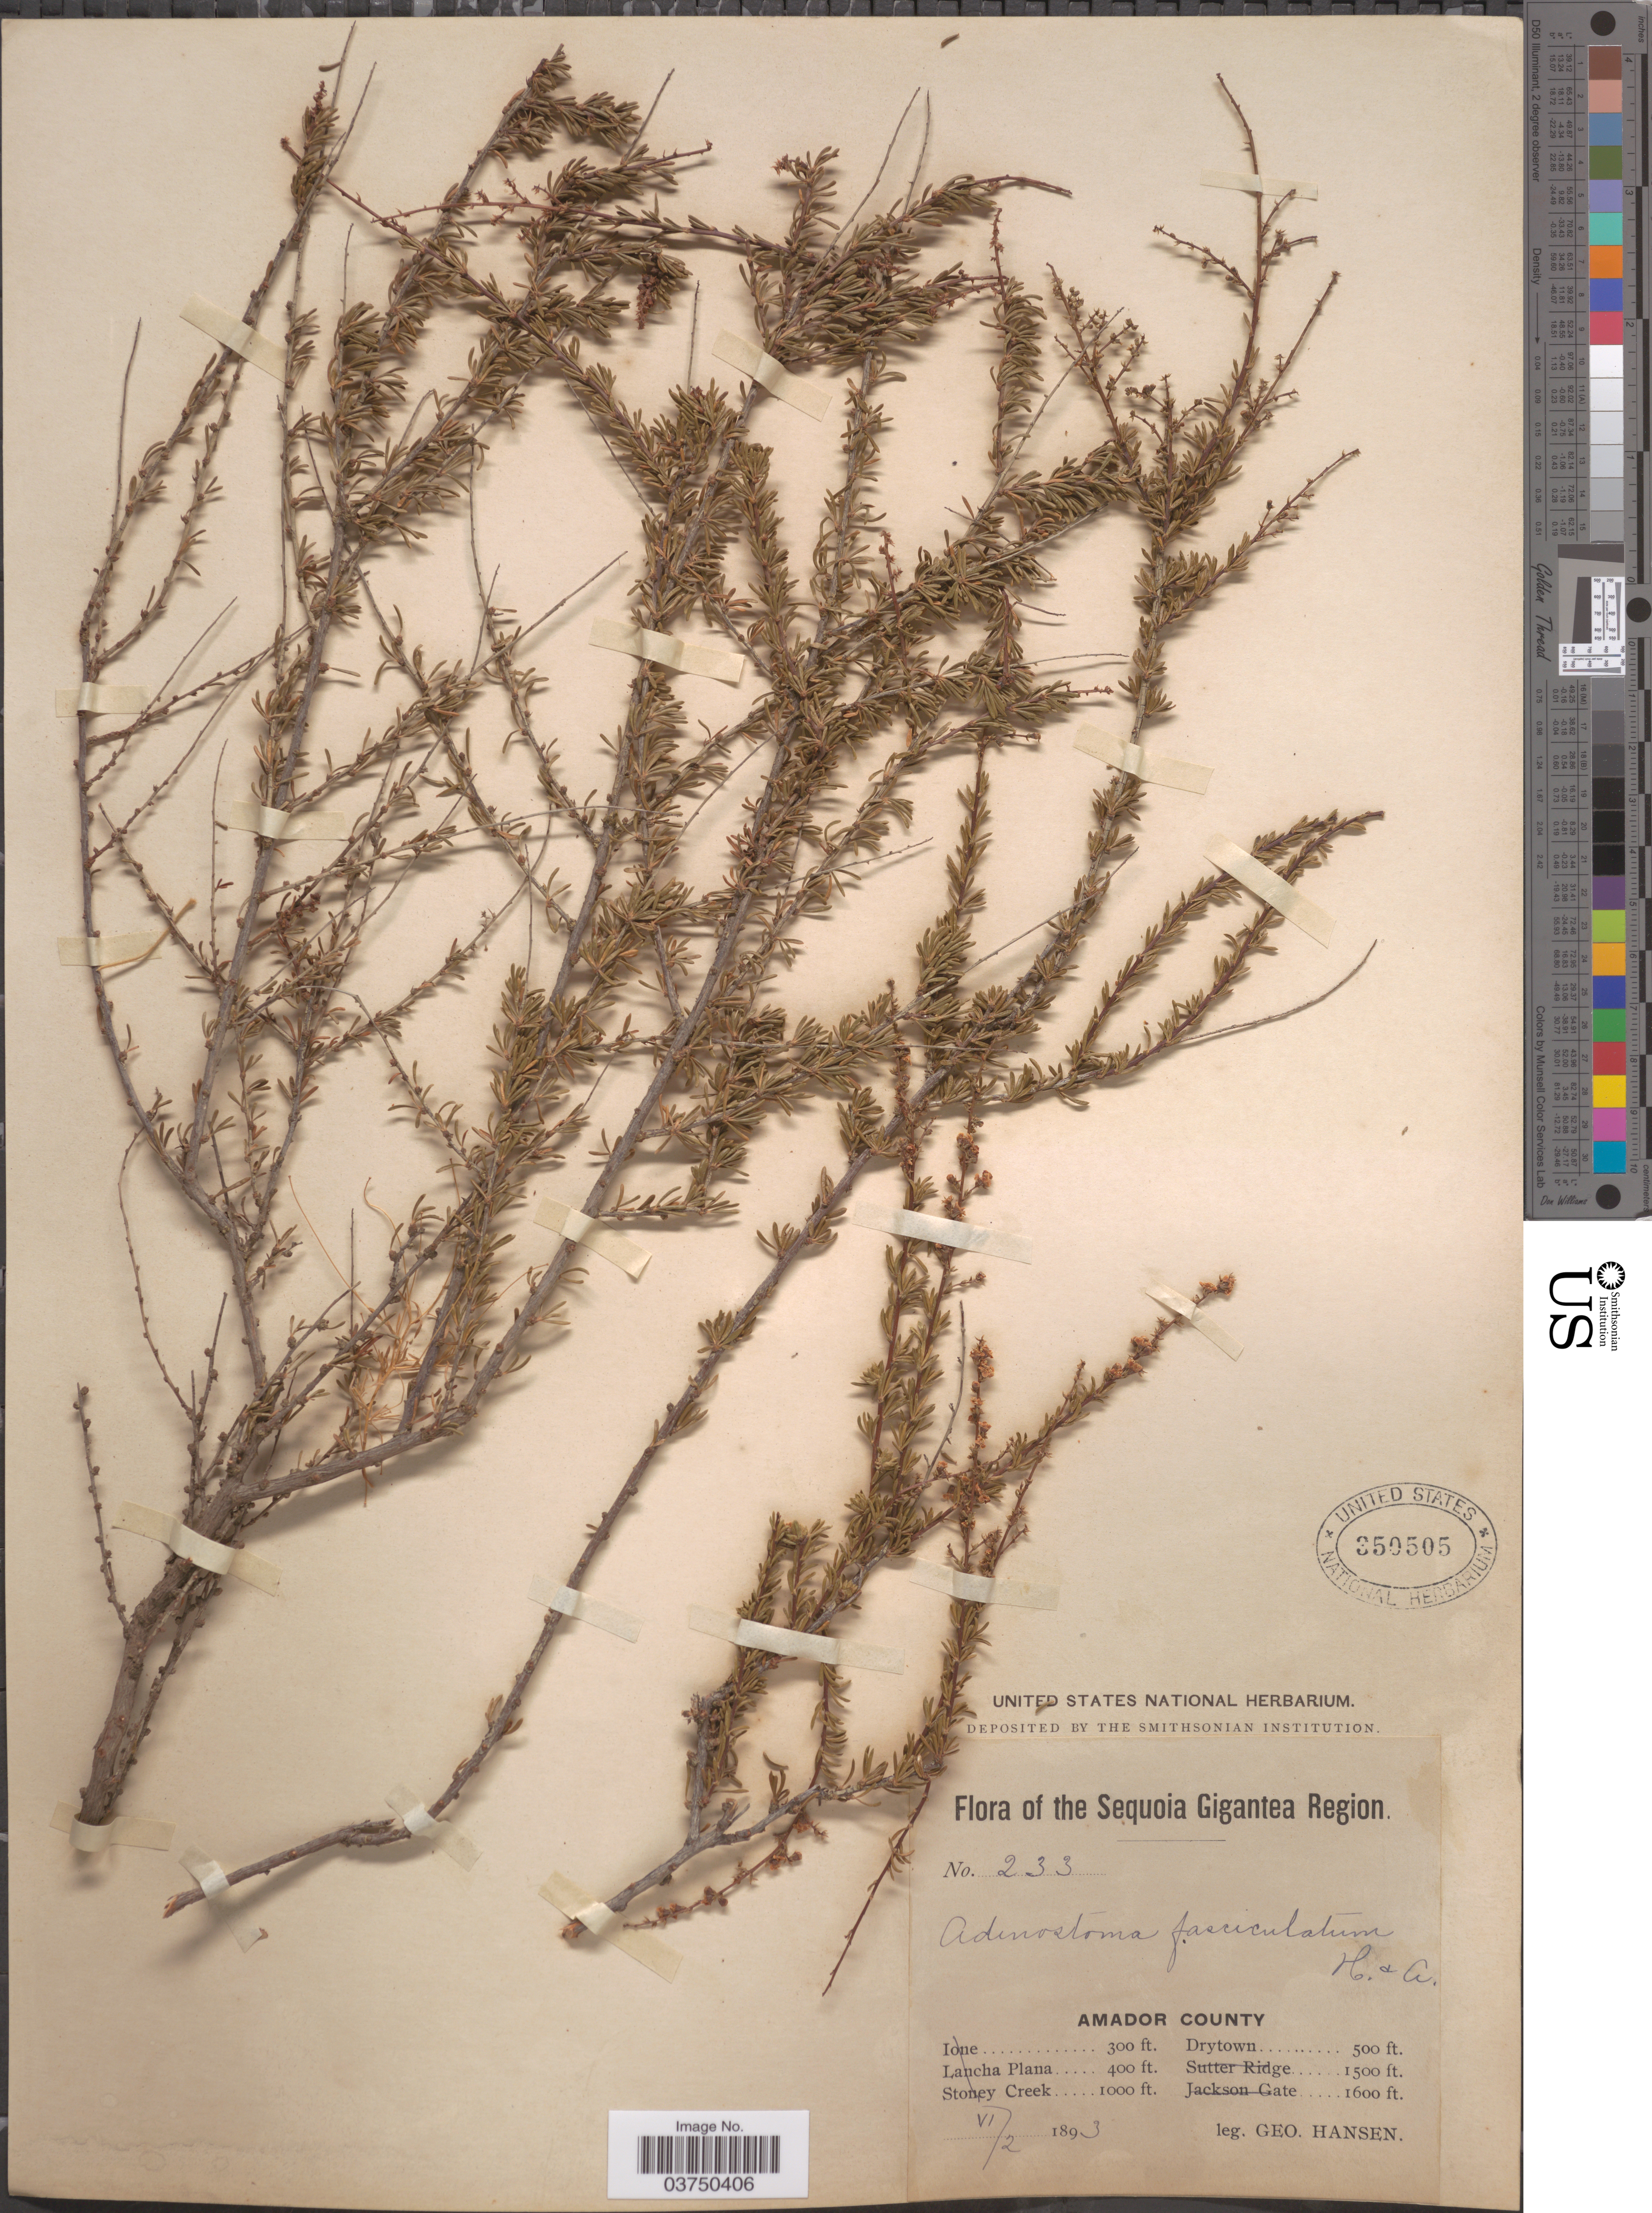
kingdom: Plantae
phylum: Tracheophyta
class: Magnoliopsida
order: Rosales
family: Rosaceae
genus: Adenostoma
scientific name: Adenostoma fasciculatum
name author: Hook. & Arn.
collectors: G. Hansen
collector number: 233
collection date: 1893-06-02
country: United States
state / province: California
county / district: Amador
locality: Sequoia Gigantea Region. Amador County. Drytown.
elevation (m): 152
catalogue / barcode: US 350505